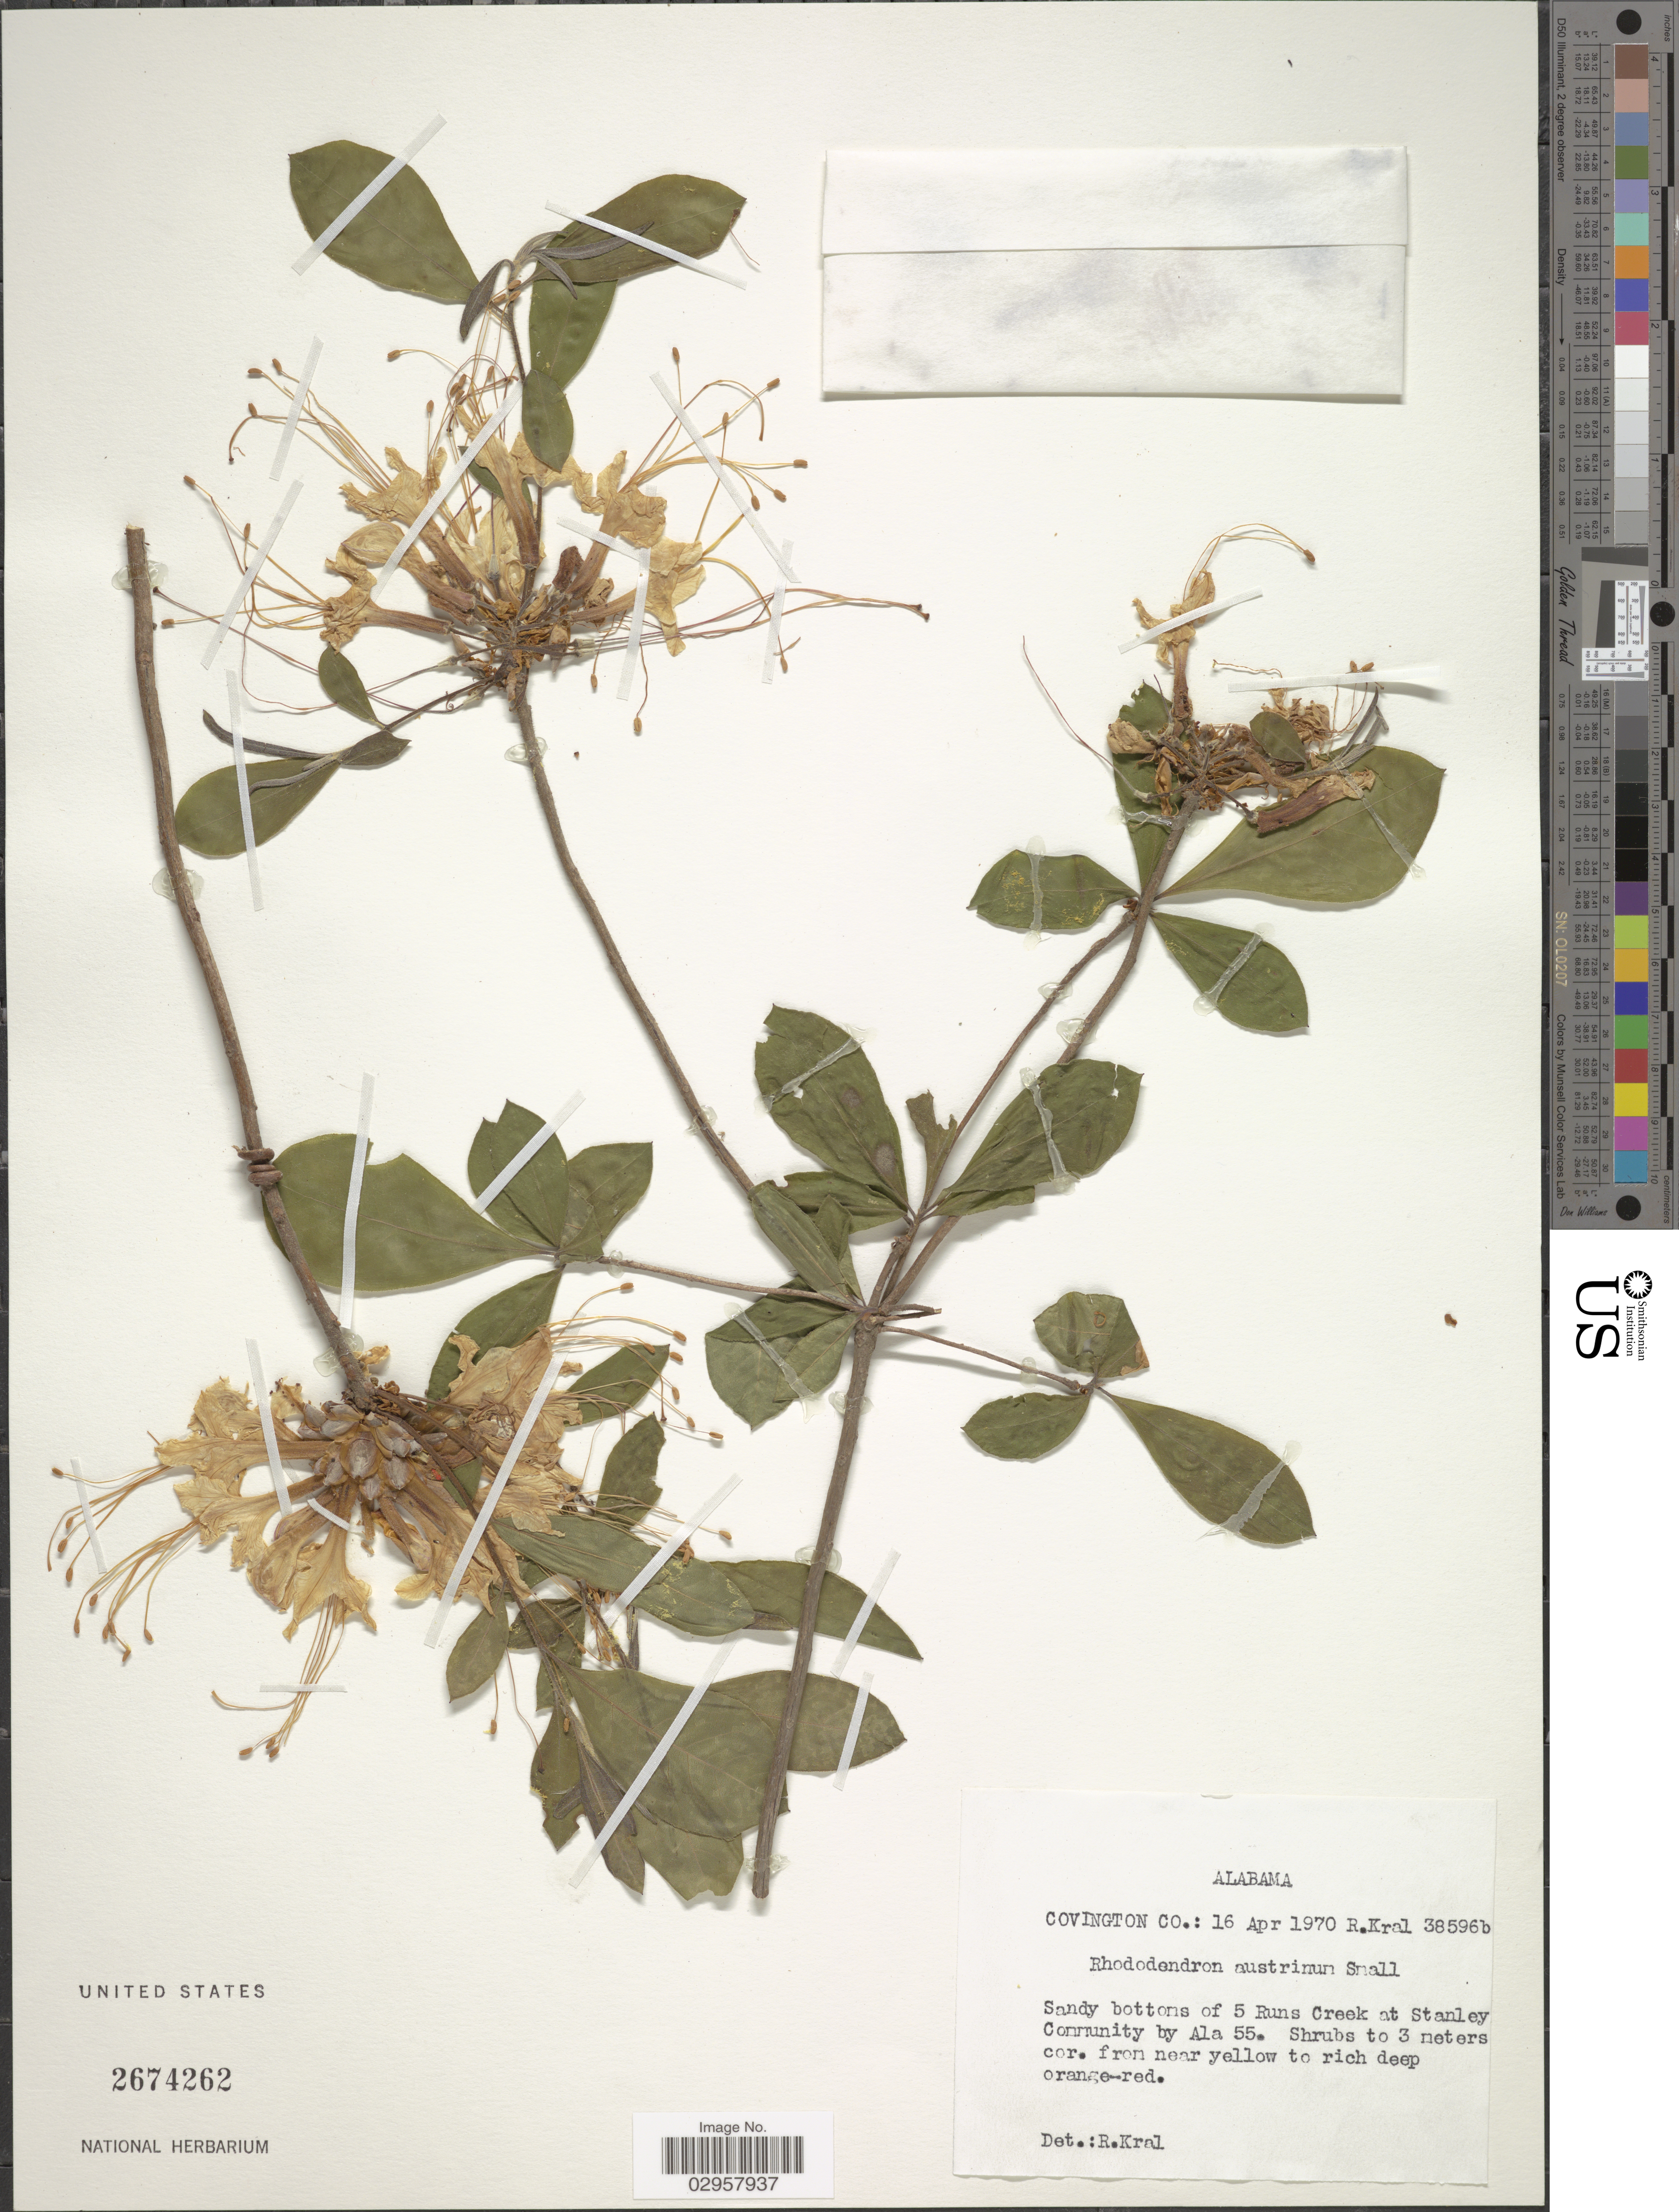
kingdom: Plantae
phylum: Tracheophyta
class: Magnoliopsida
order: Ericales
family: Ericaceae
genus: Rhododendron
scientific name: Rhododendron atlanticum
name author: (Ashe) Rehder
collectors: R. Kral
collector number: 38596b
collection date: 1970-04-16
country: United States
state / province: Alabama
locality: Covington Co. Sandy bottoms of 5 Runs Creek at Stanley Community by Ala 55.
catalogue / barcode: US 2674262